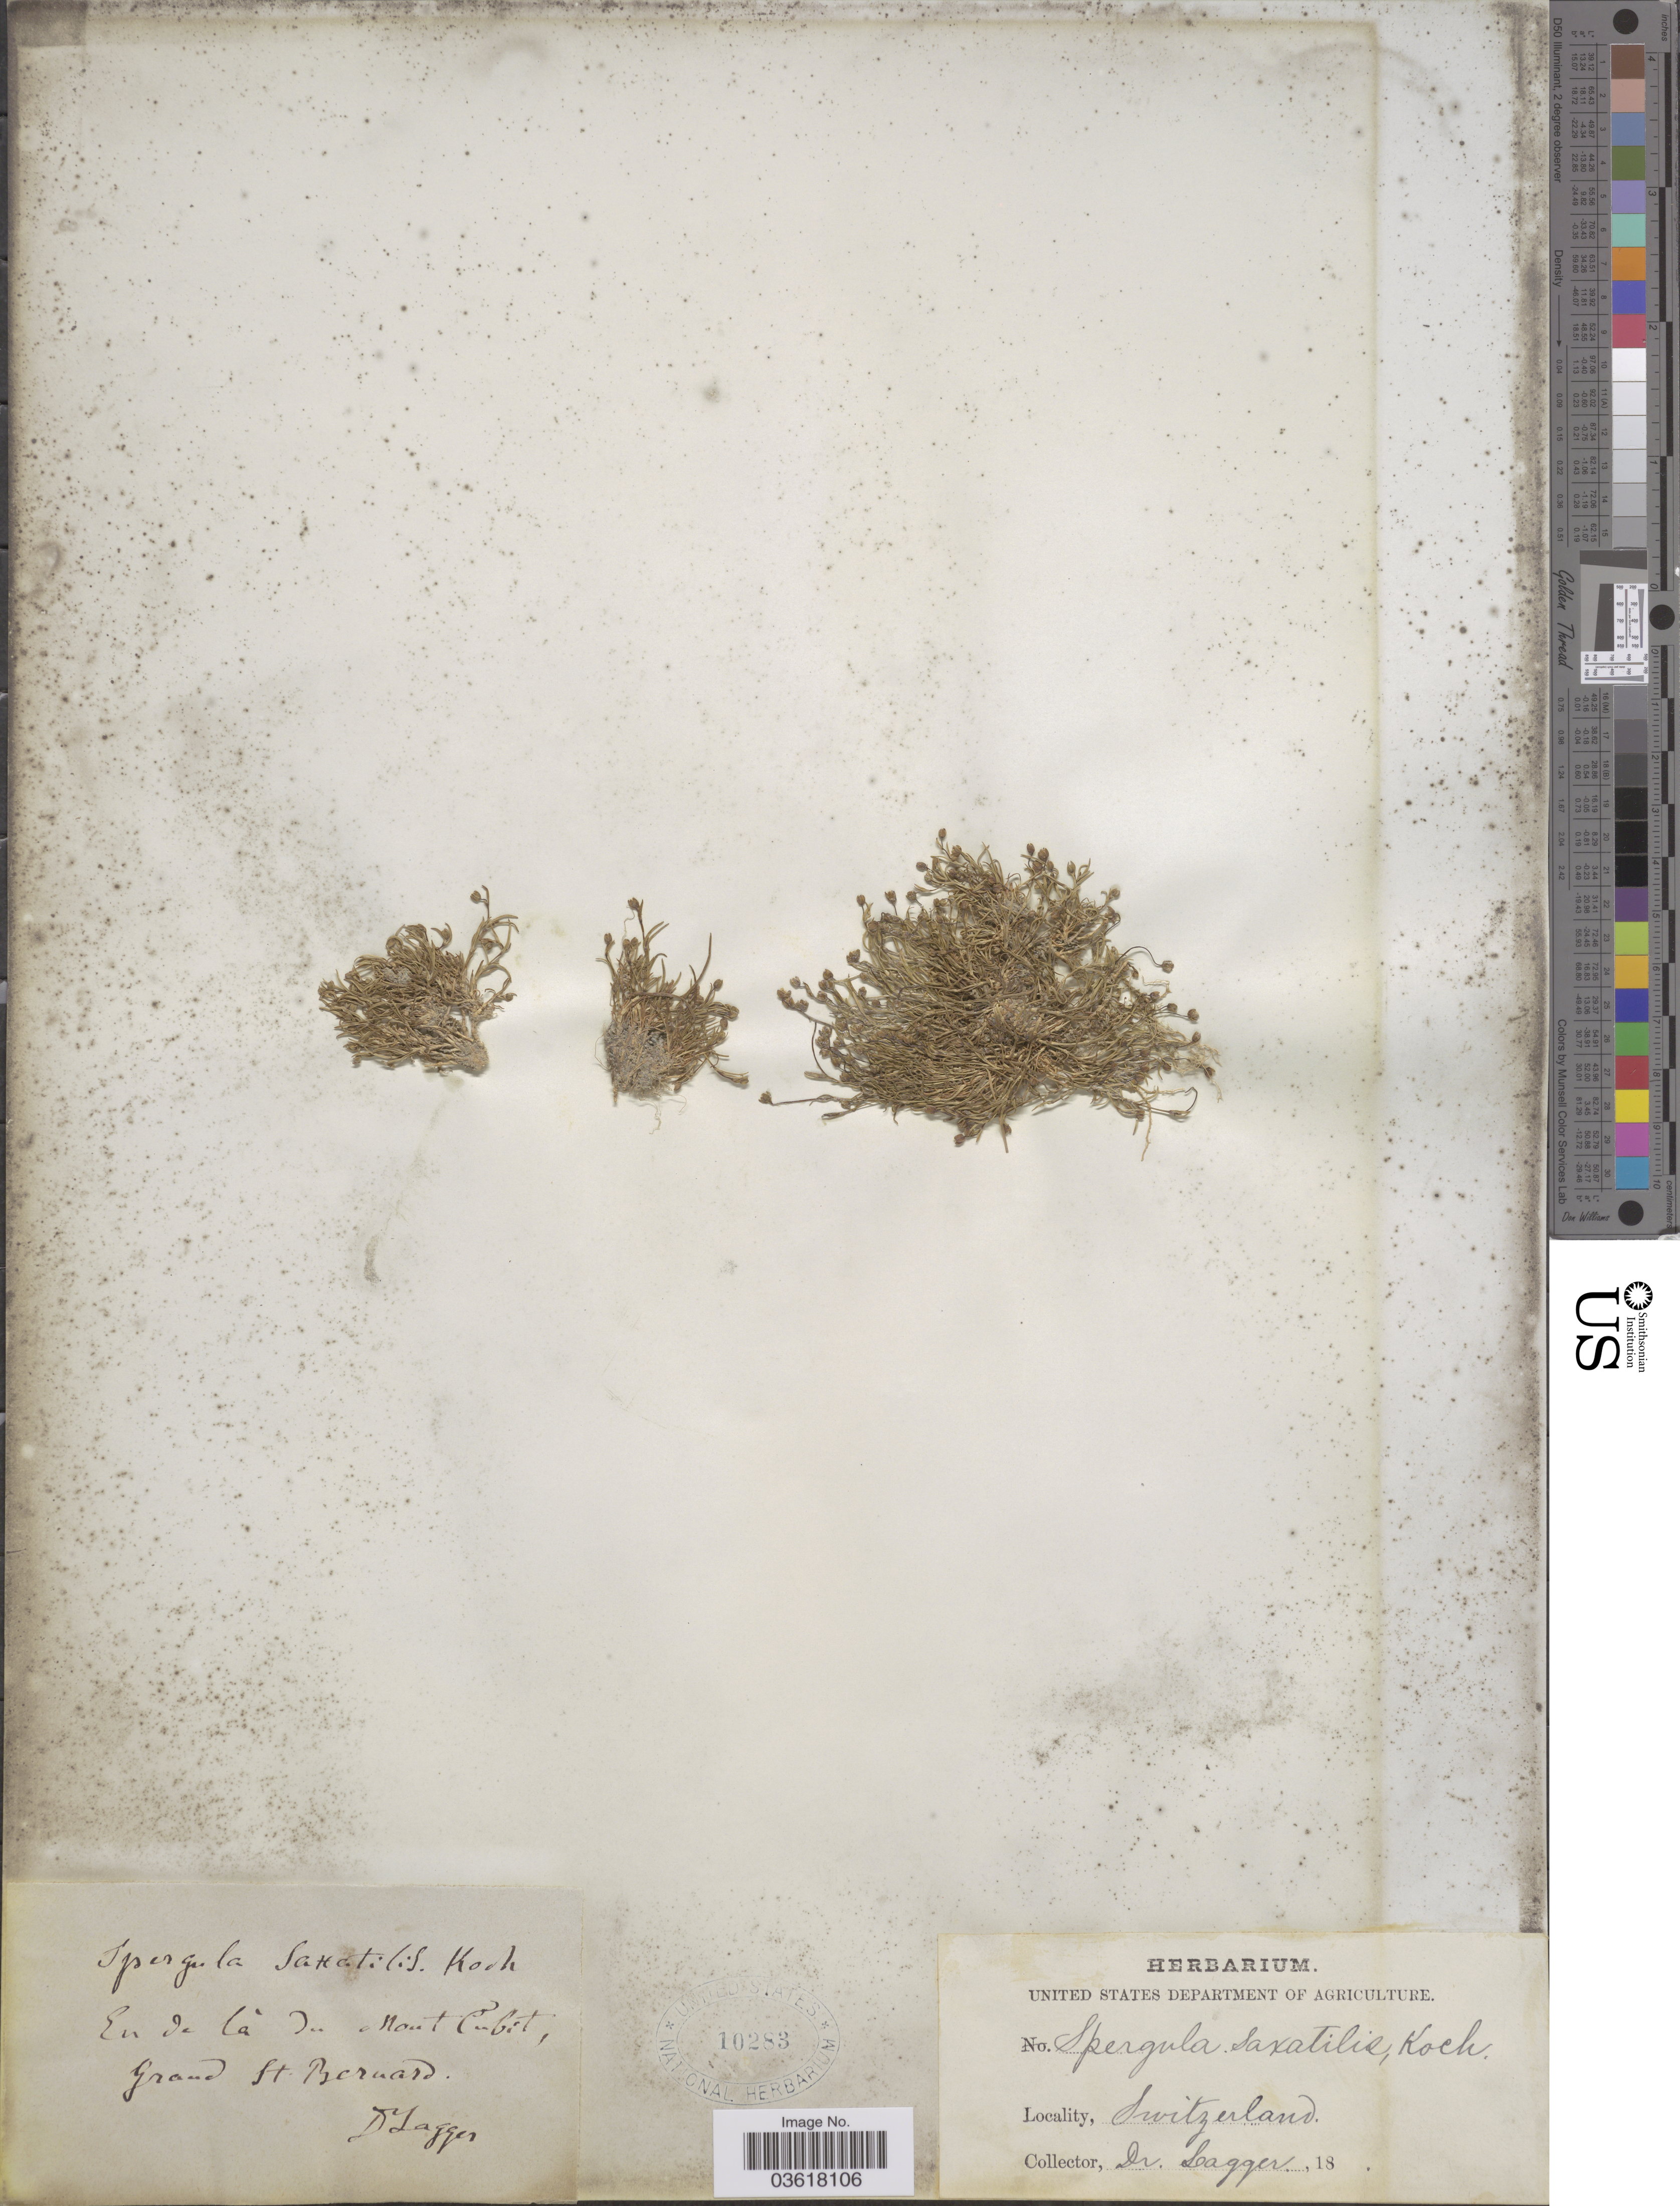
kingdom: Plantae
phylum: Tracheophyta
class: Magnoliopsida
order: Caryophyllales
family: Caryophyllaceae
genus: Spergula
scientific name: Spergula saxatilis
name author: Wimm. & Grab.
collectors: F. J. Lagger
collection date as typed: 18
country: Switzerland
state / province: Valais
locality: En de là du Mont Cubit, Grand St. Bernard.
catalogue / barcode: US 10283